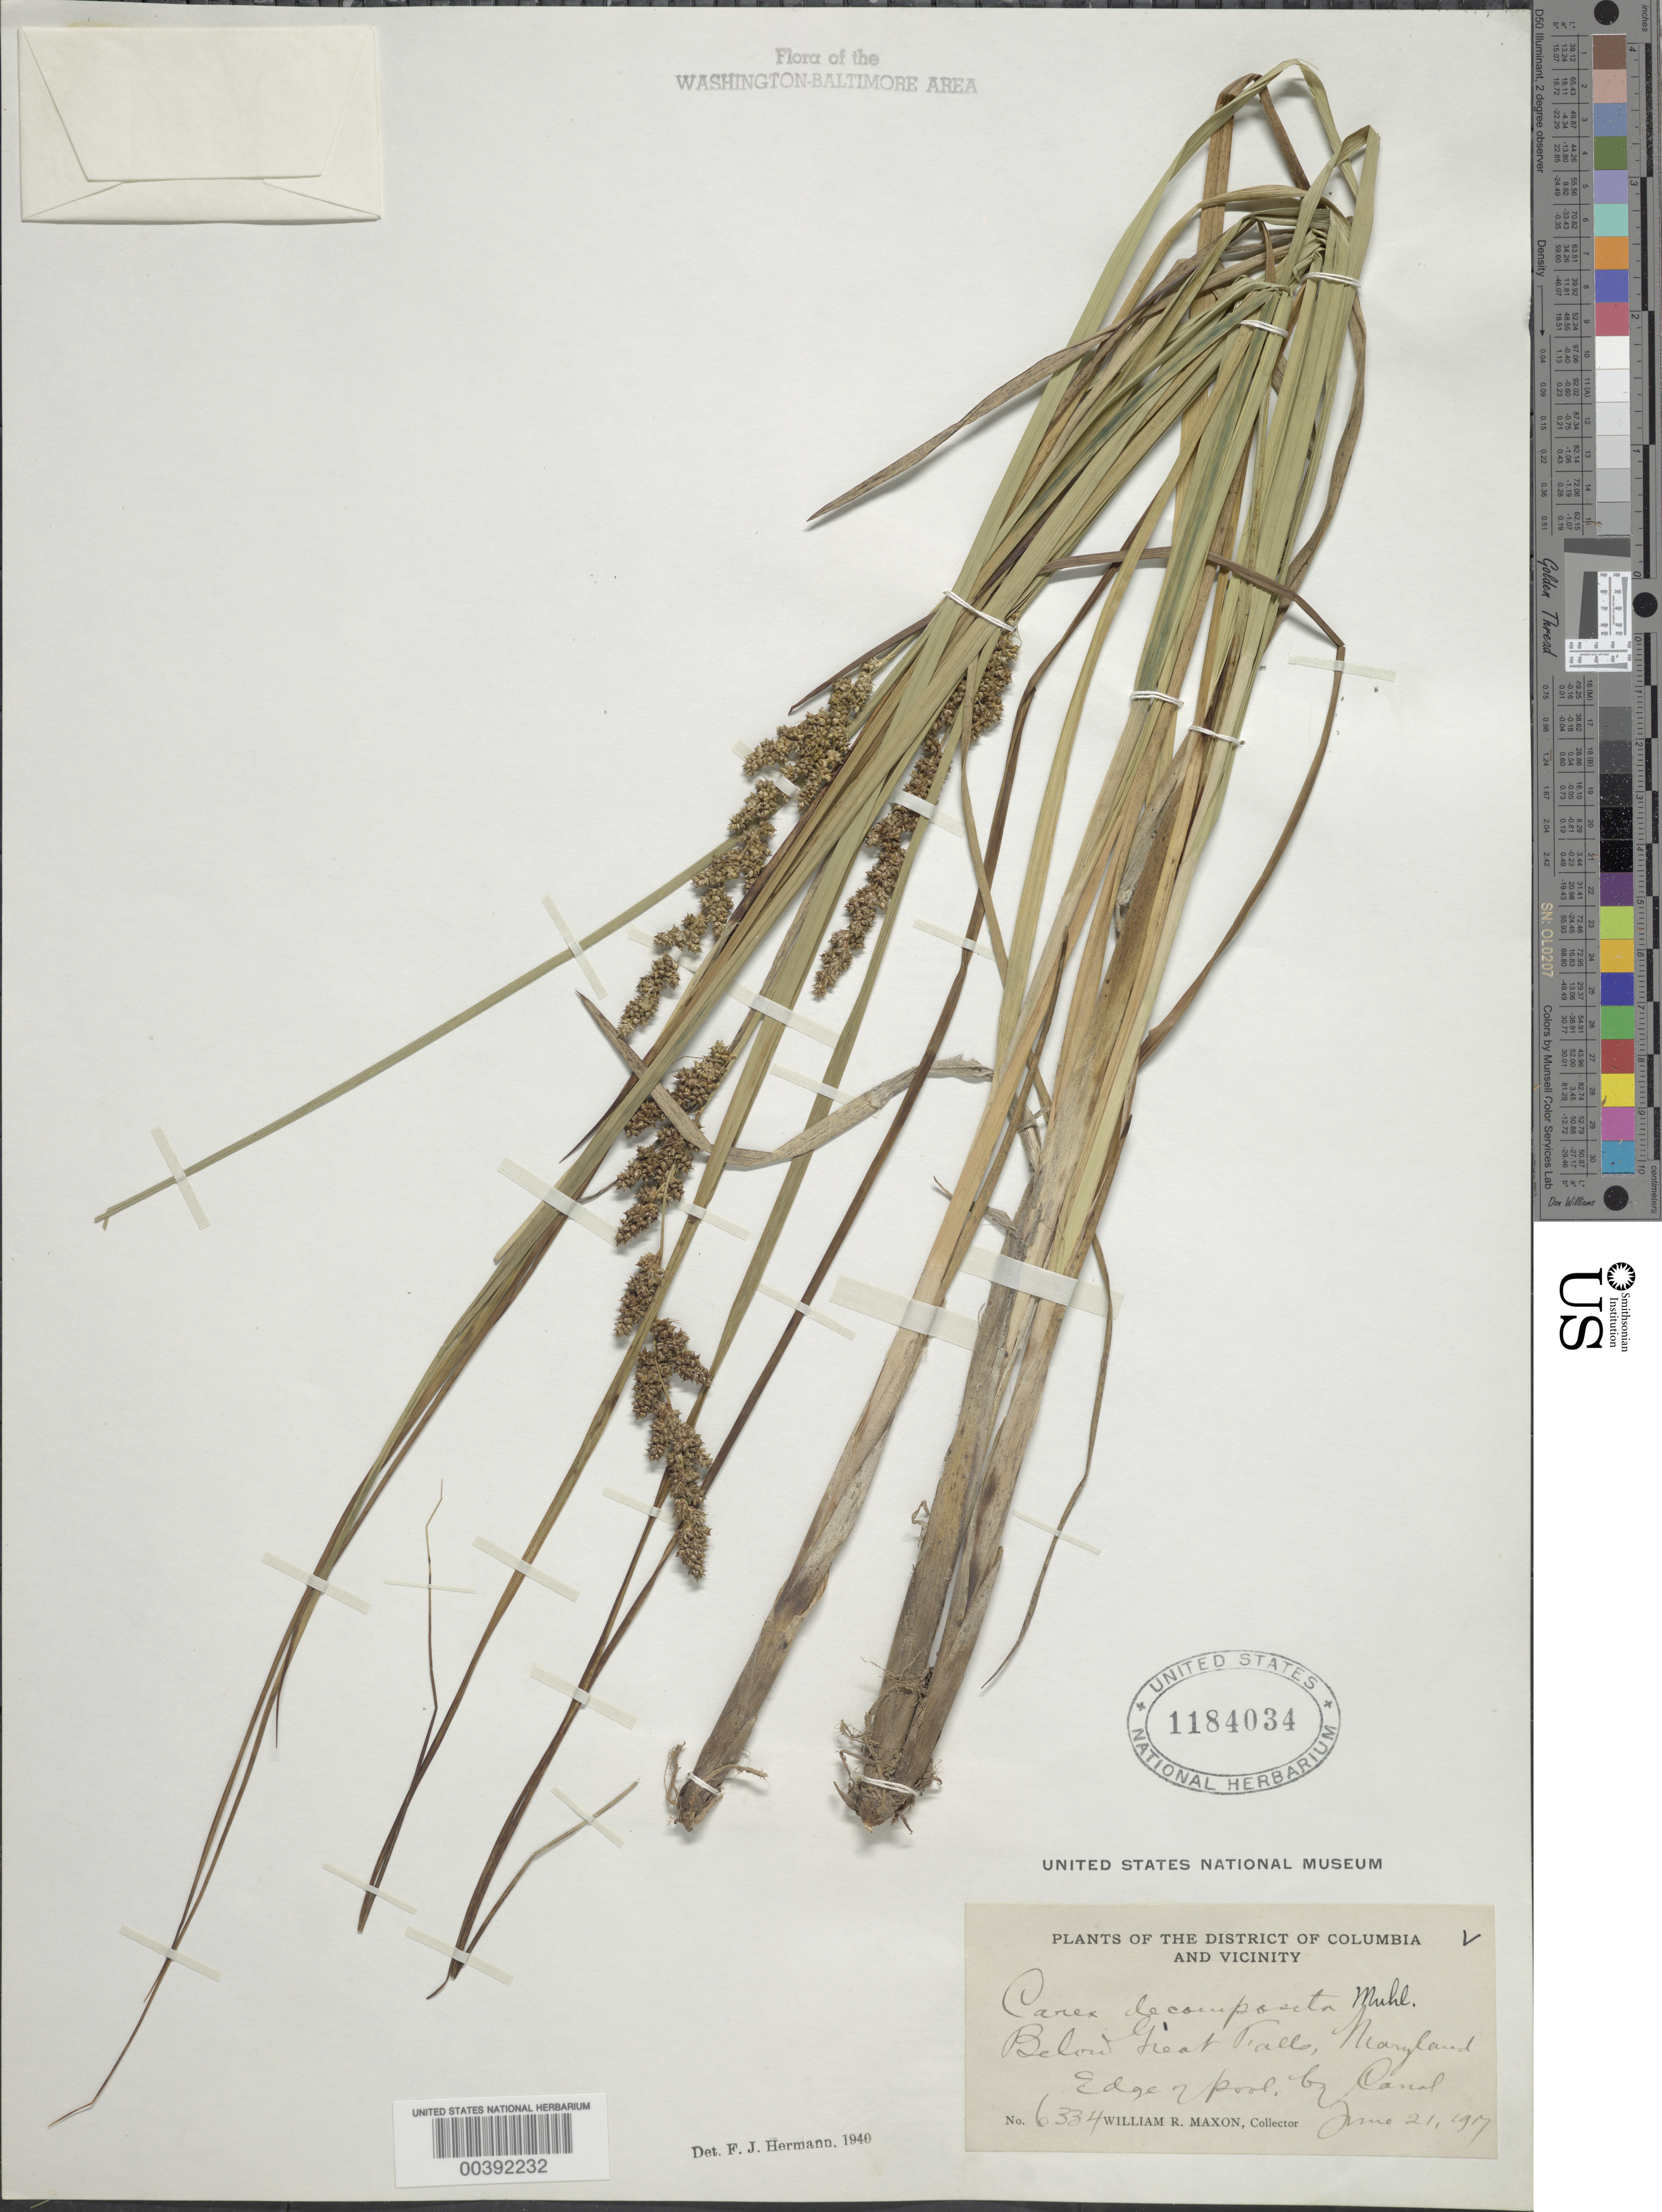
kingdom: Plantae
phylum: Tracheophyta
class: Liliopsida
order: Poales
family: Cyperaceae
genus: Carex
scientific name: Carex decomposita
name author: Muhl.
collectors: W. R. Maxon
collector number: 6334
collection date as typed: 21 Jun 1917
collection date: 1917-06-21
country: United States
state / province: Maryland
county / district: Montgomery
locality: Below Great Falls, by C. & O. Canal C. & O. Canal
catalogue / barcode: US 1184034